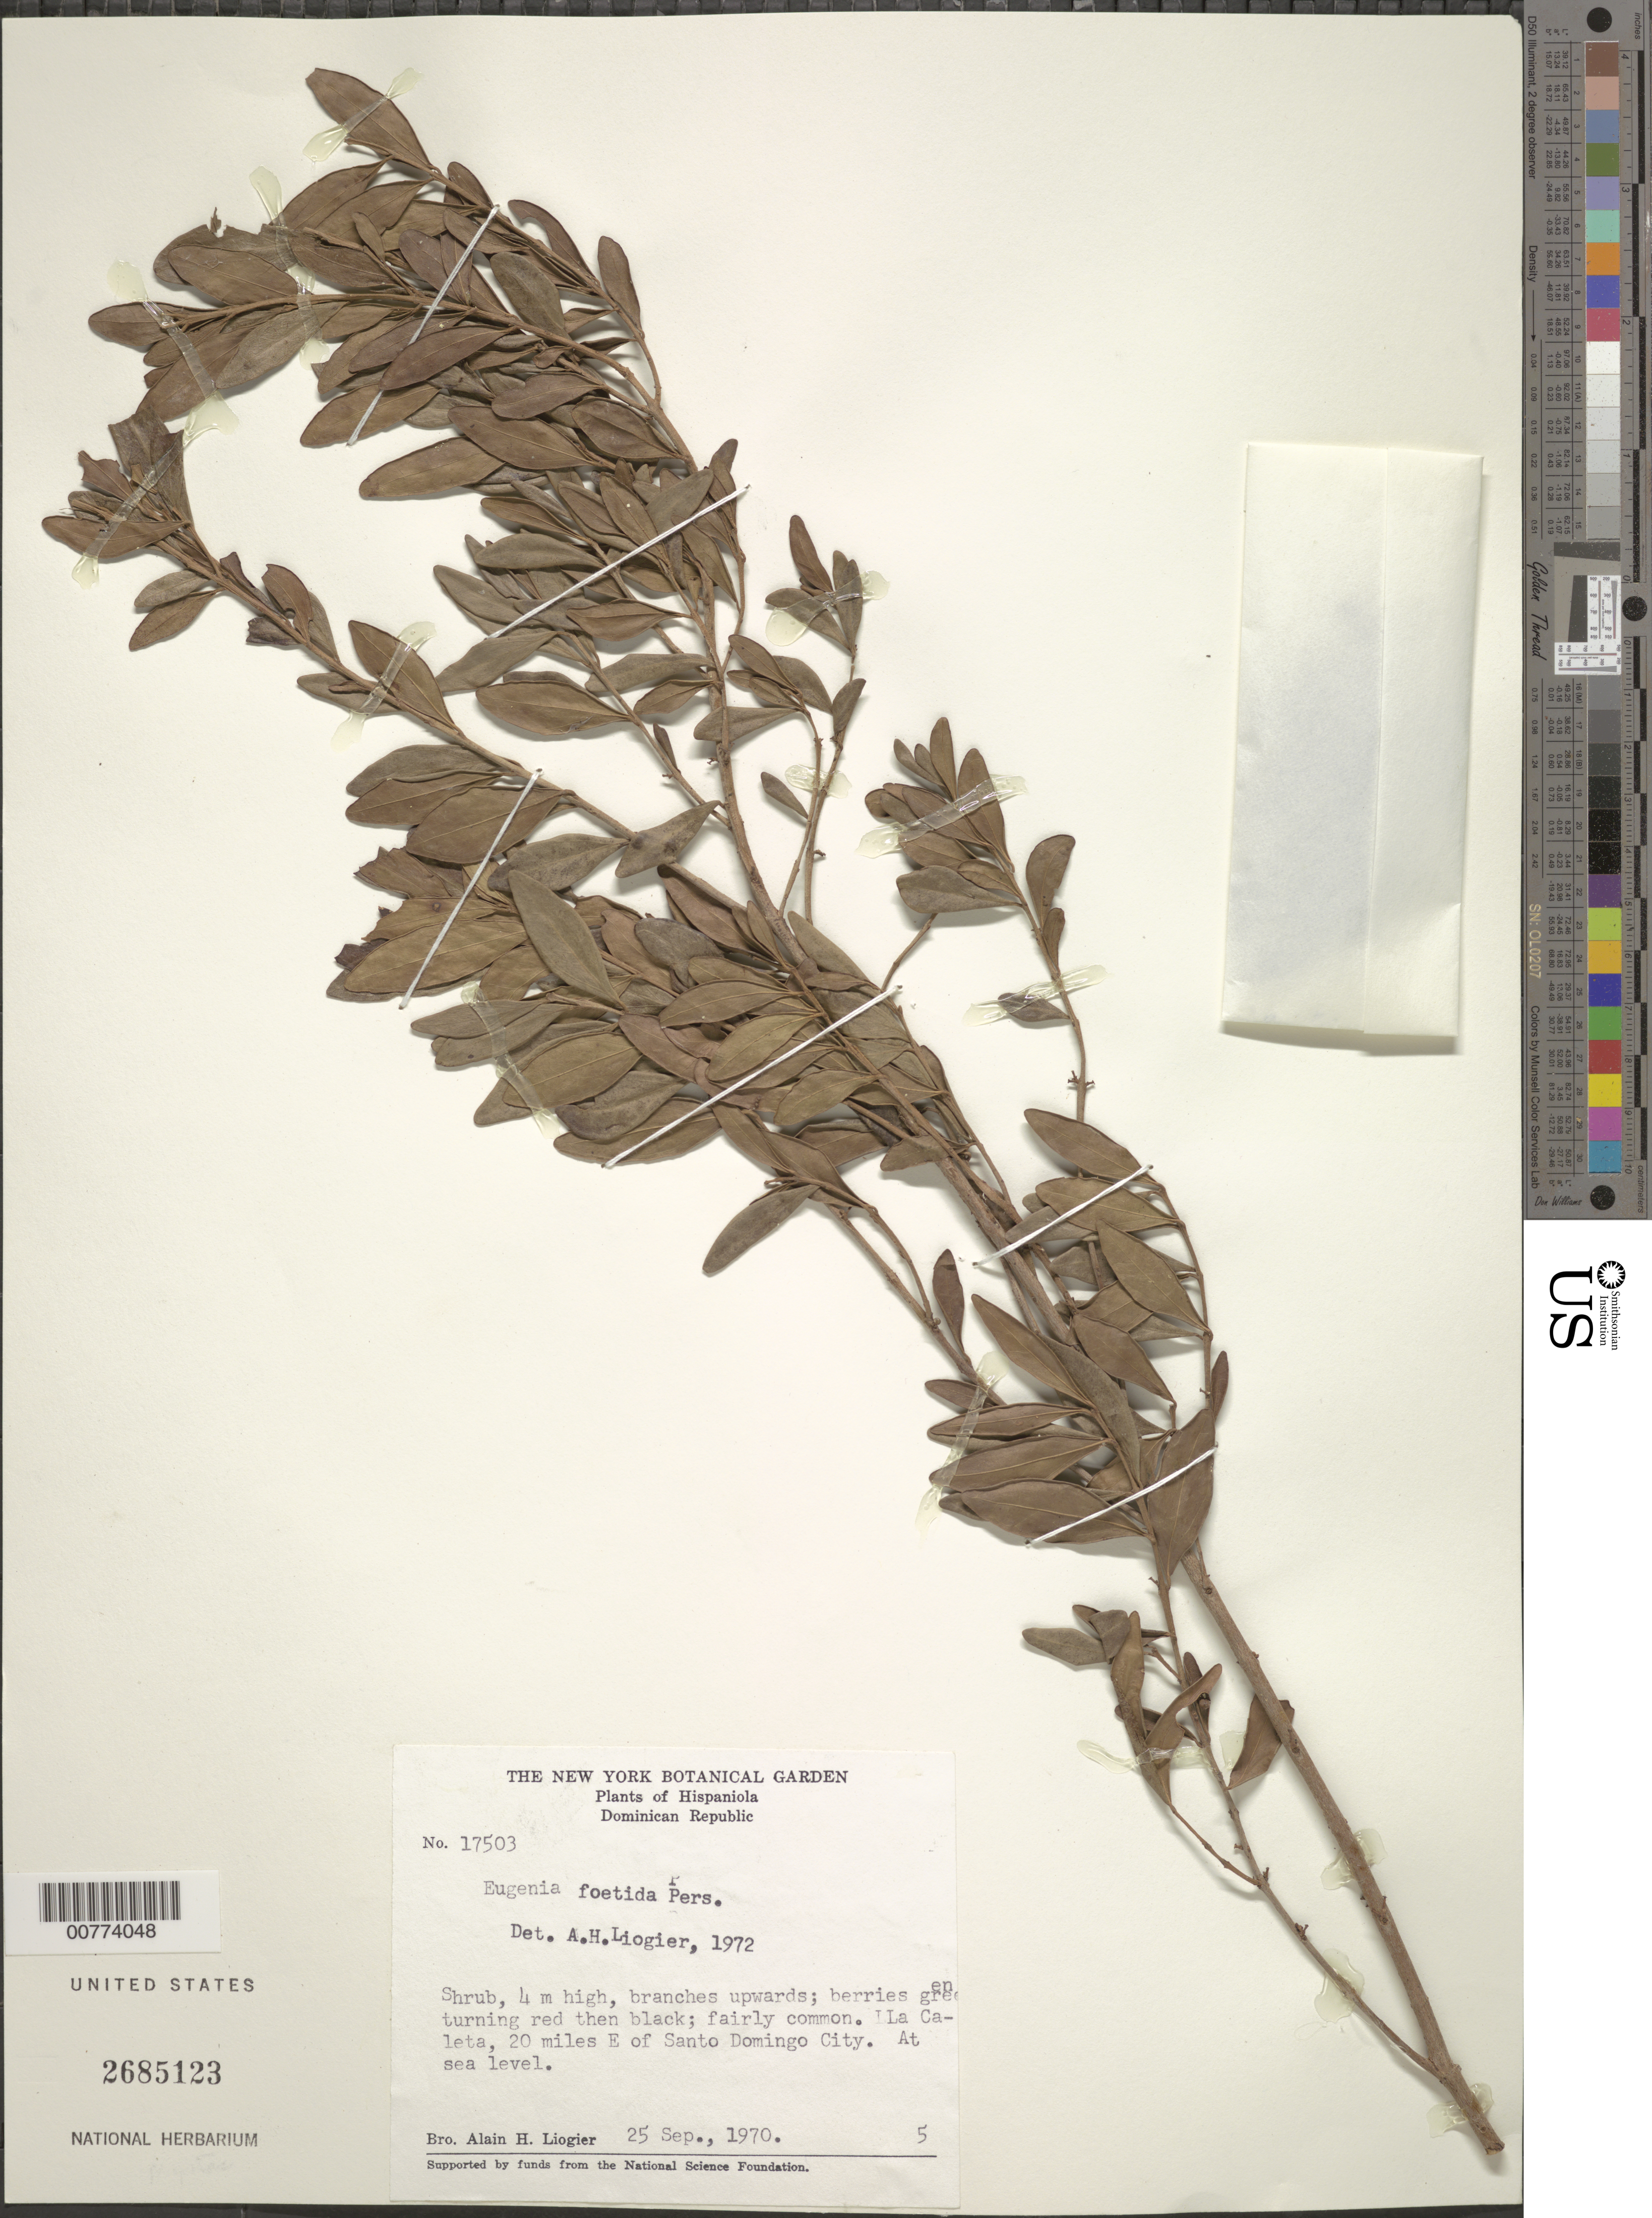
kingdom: Plantae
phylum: Tracheophyta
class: Magnoliopsida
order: Myrtales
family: Myrtaceae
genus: Eugenia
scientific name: Eugenia foetida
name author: Pers.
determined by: Liogier, Alain H.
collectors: A. H. Liogier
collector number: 17503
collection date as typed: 25 Sep 1970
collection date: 1970-09-25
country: Dominican Republic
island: Hispaniola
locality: La Caleta, 20 miles E of Santo Domingo City.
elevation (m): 0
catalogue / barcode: US 2685123